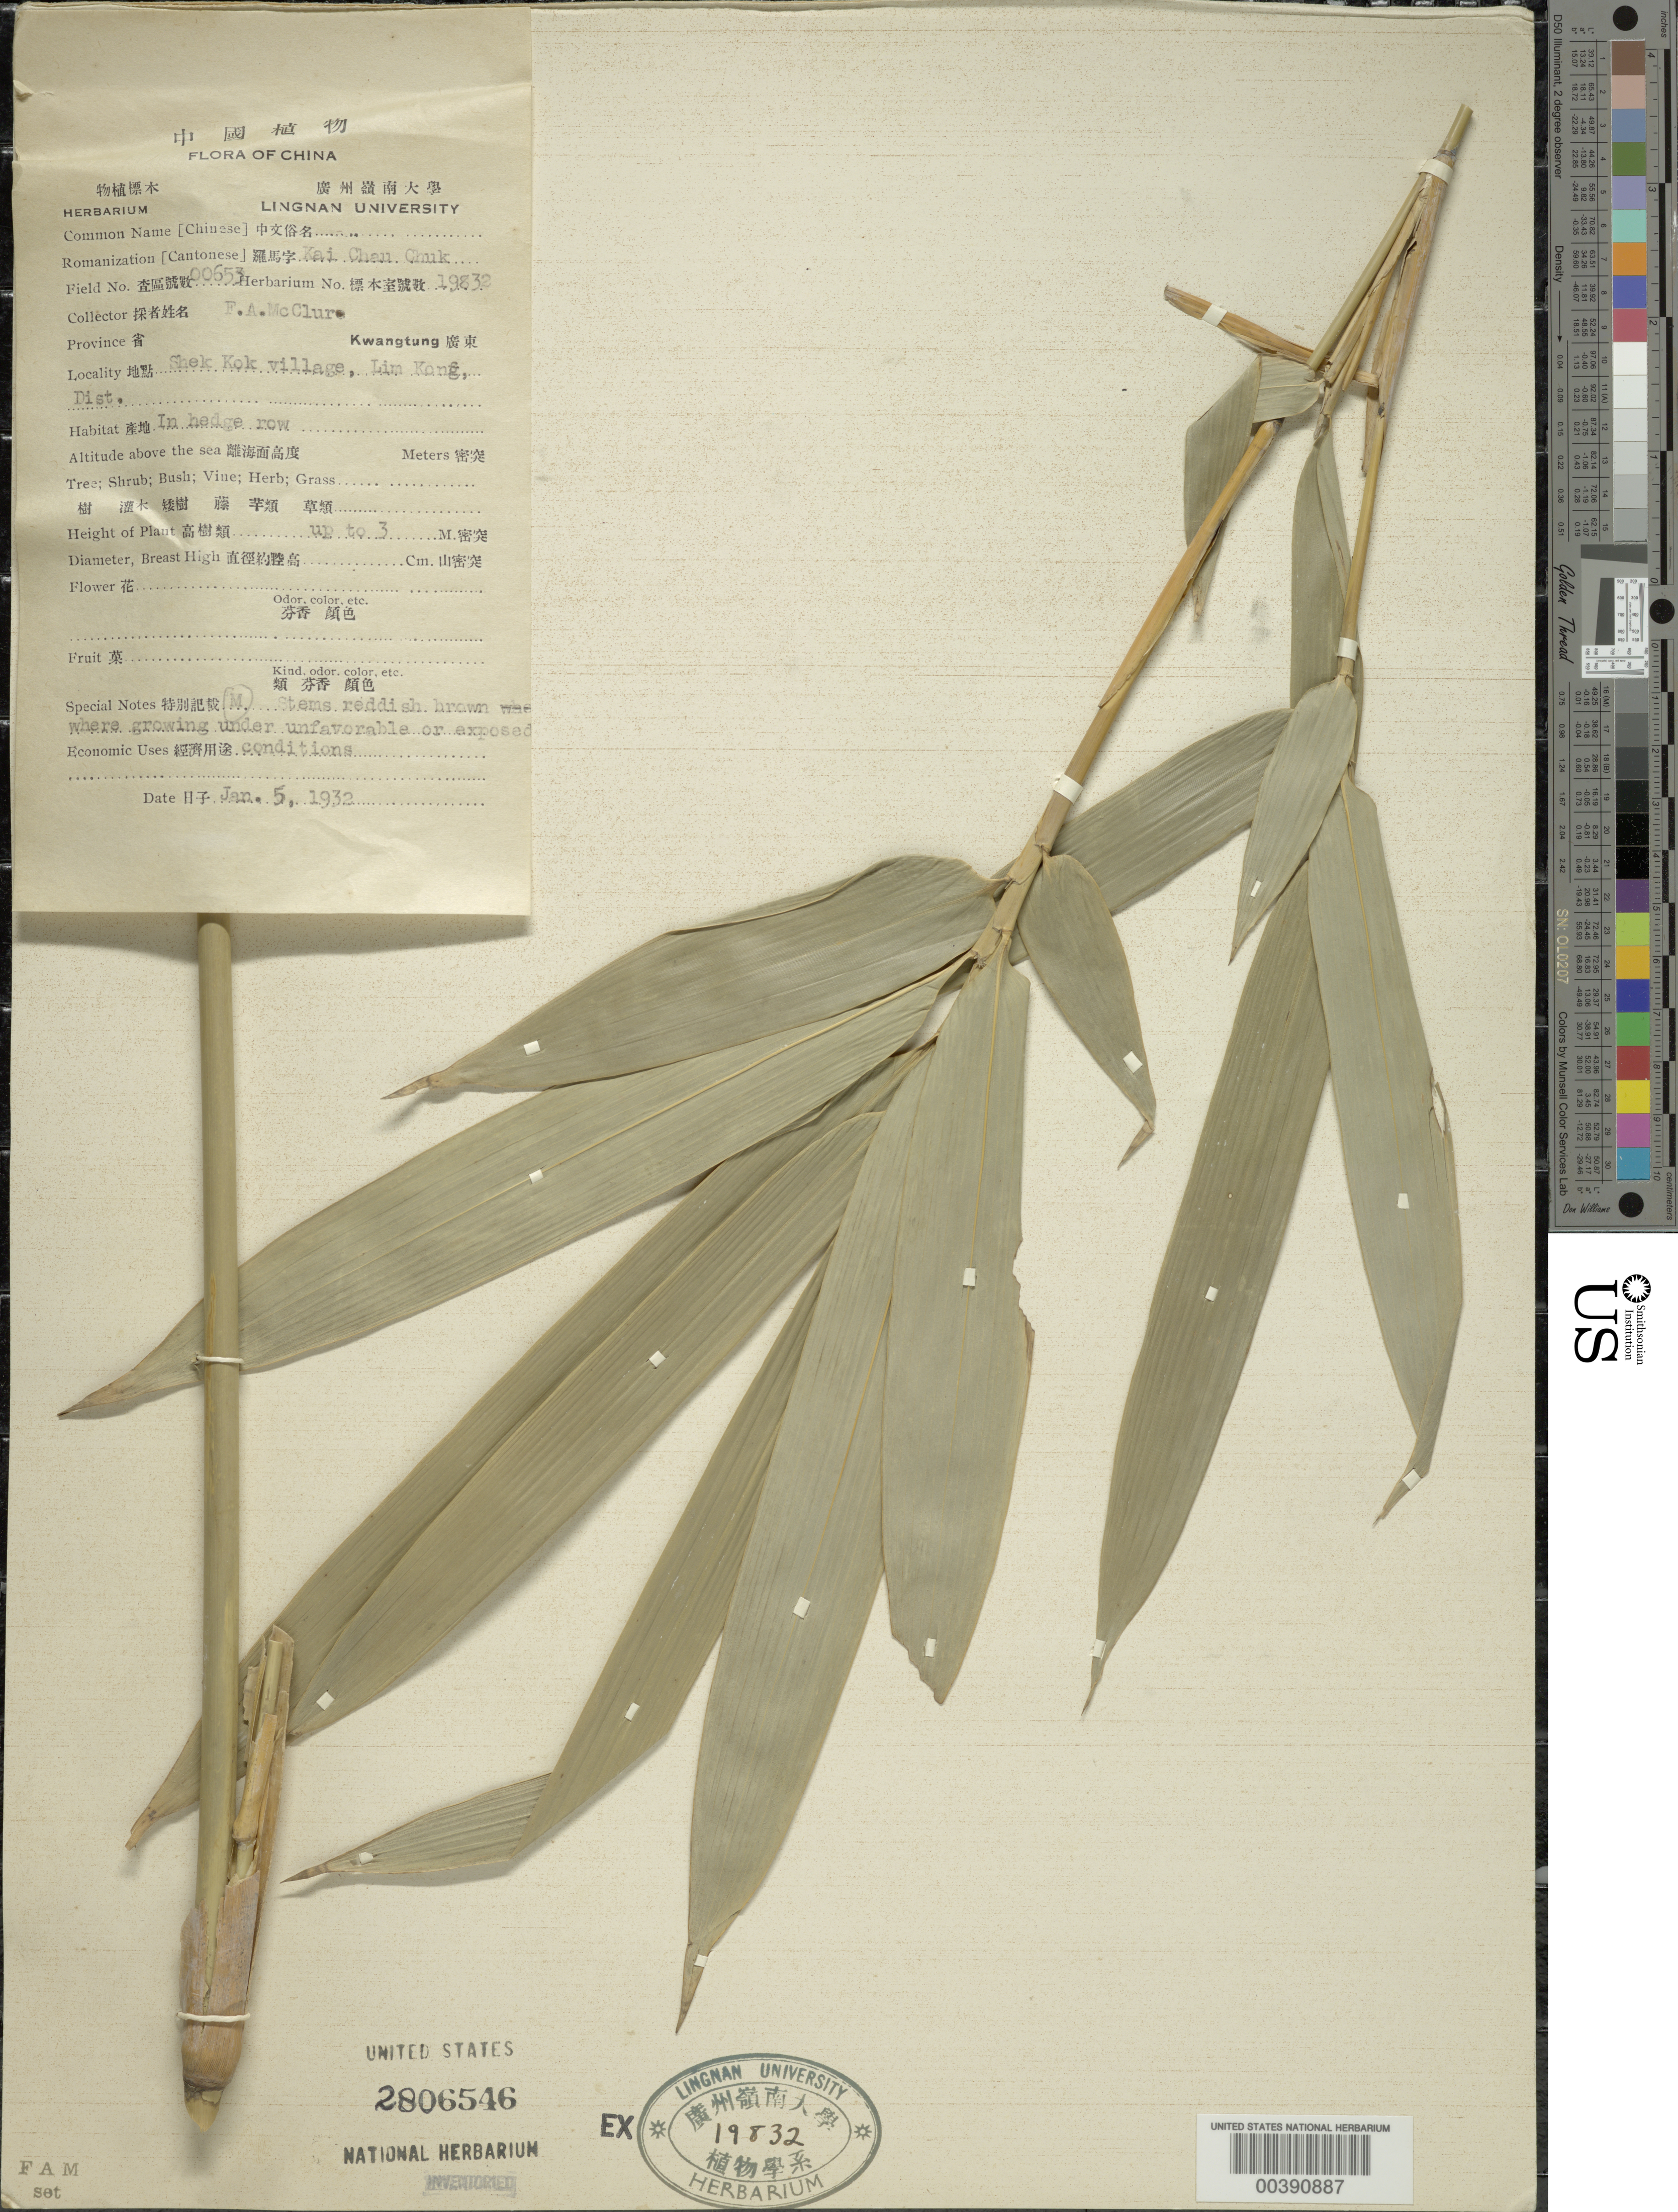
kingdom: Plantae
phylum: Tracheophyta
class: Liliopsida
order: Poales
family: Poaceae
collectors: F. A. McClure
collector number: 653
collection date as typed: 05 Jan 1932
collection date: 1932-01-05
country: China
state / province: Guangdong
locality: Shek kok, lim kong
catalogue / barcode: US 2806546